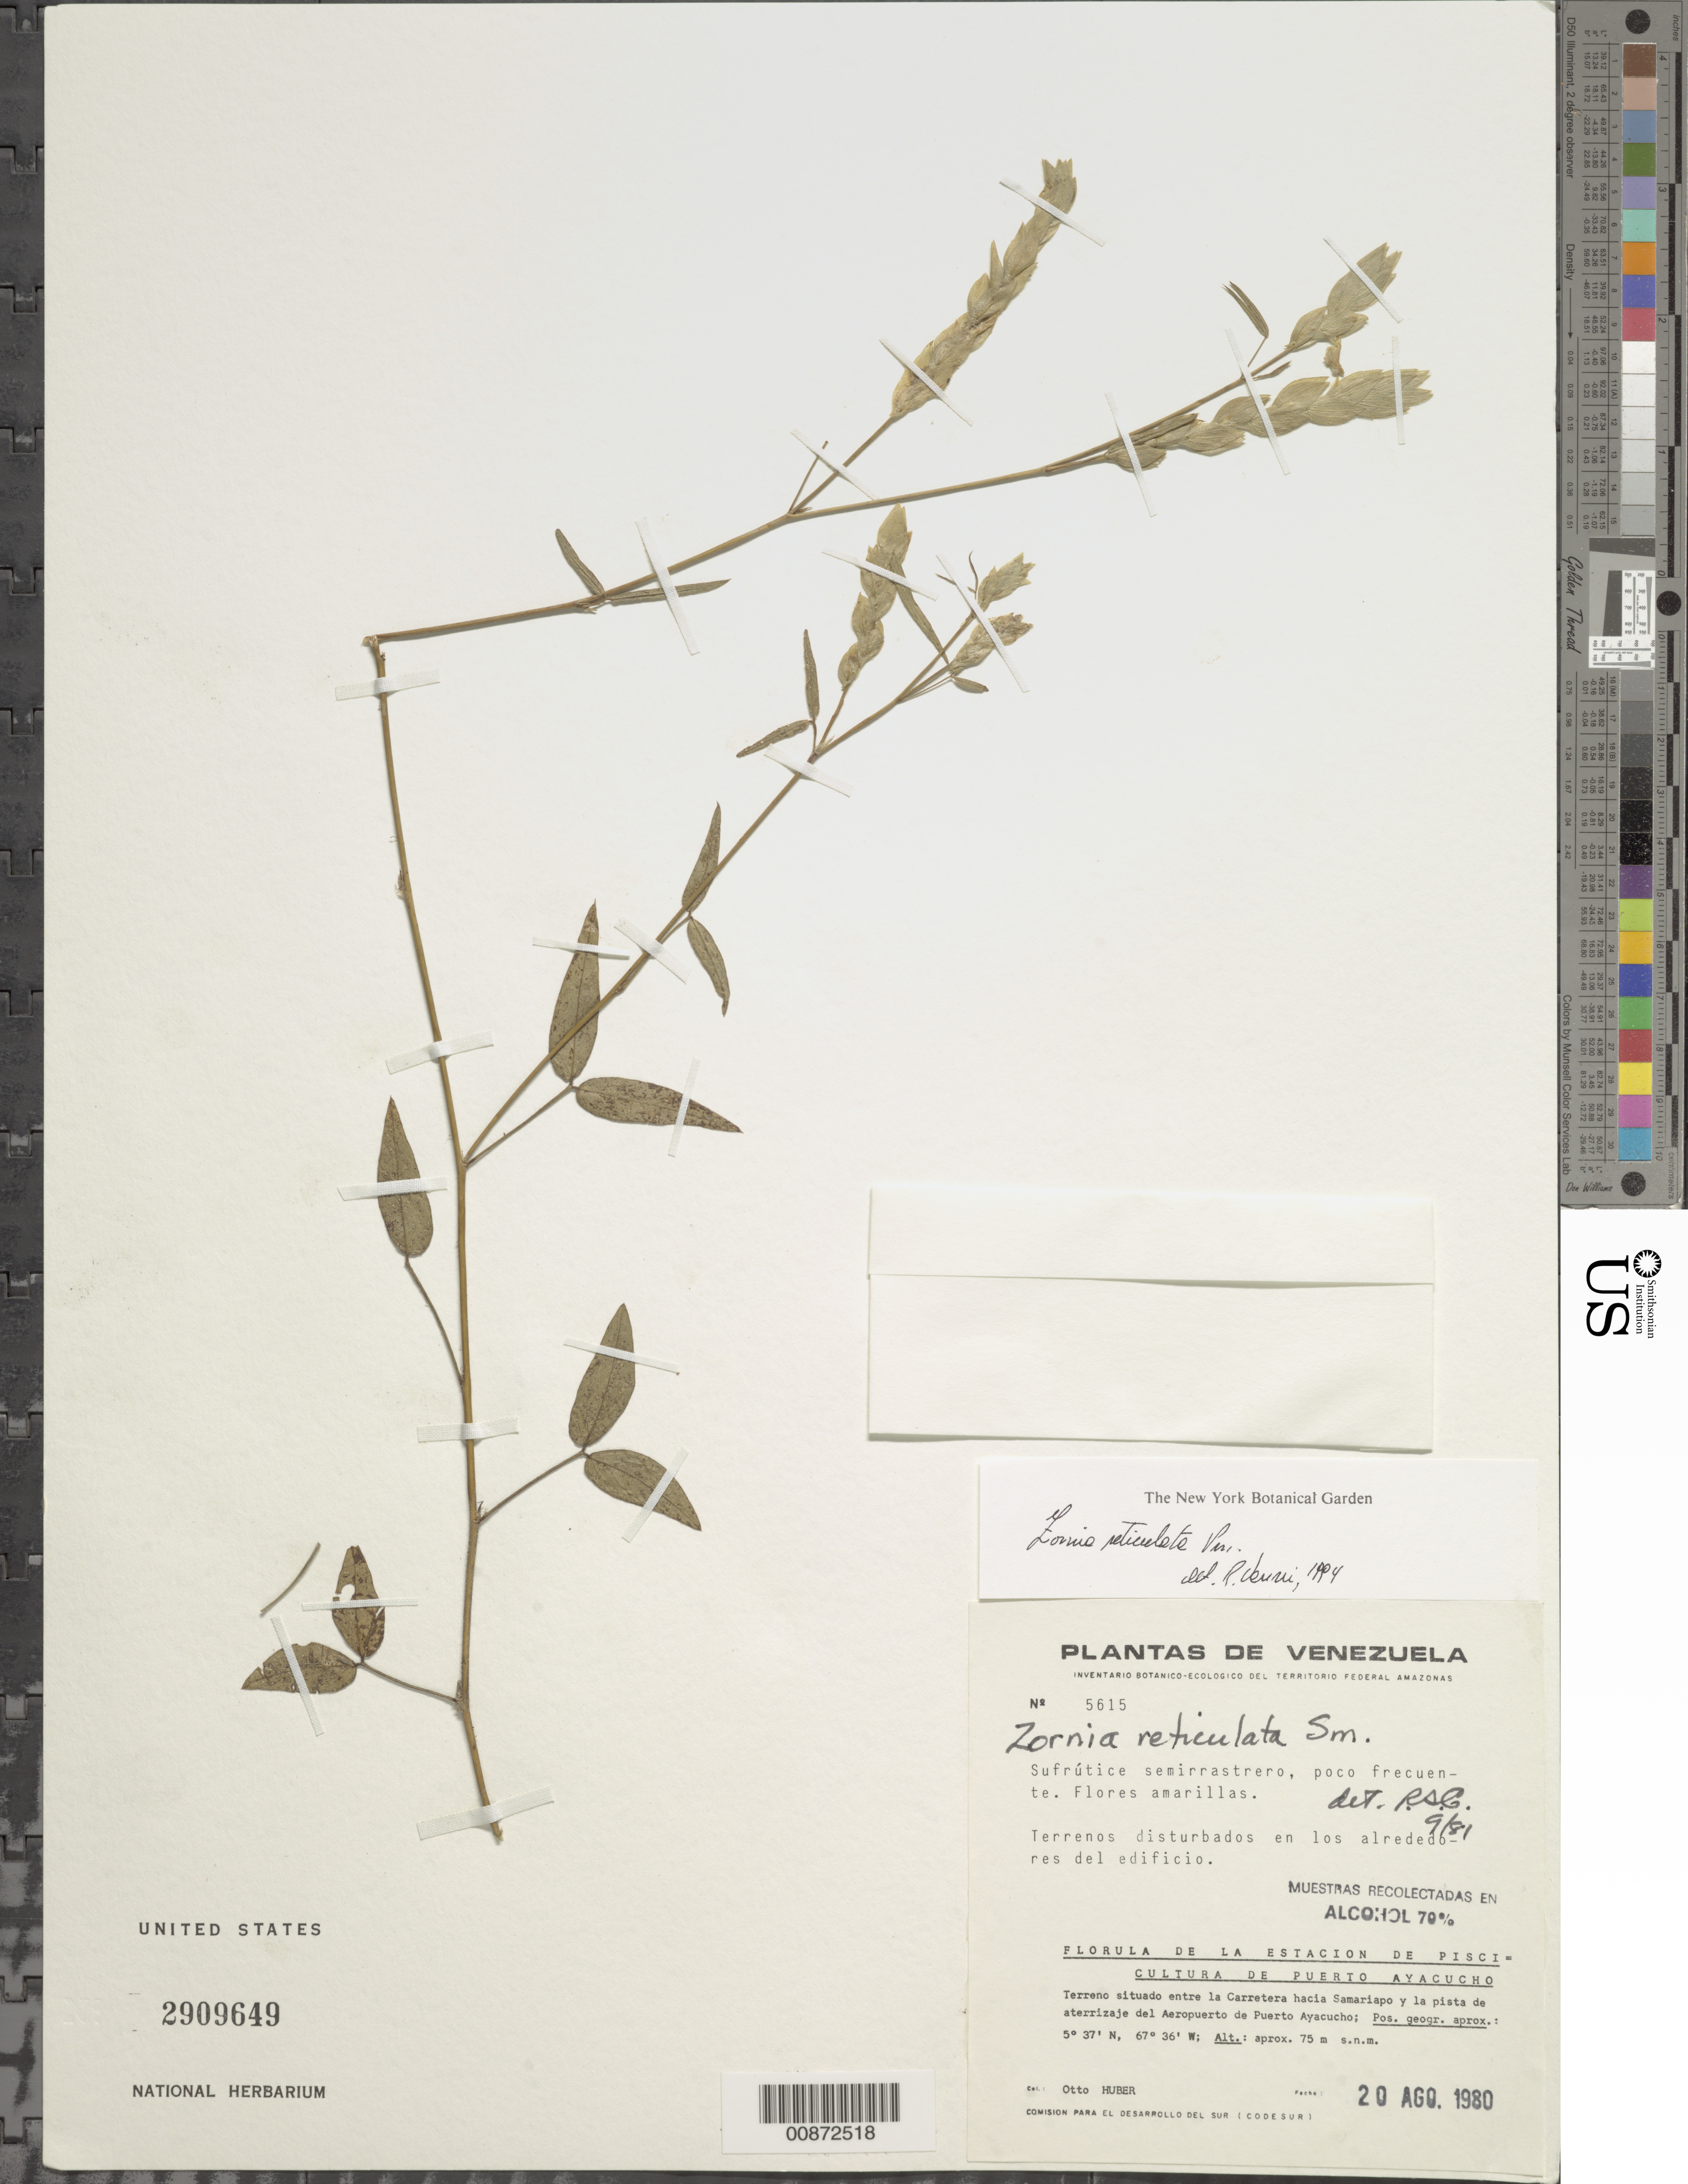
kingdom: Plantae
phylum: Tracheophyta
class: Magnoliopsida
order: Fabales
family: Fabaceae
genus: Zornia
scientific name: Zornia reticulata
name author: Sm.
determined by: Jeyni(?), R.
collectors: O. Huber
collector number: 5615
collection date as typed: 20-Aug-80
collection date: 1980-08-20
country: Venezuela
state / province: Amazonas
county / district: Atures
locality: Puerto Ayacucho, carretera hacia Samariapo y la pista de Aterrizaje del aeropuerto de Puerto Ayacucho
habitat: Terrenos disturbados en los alrededores del edificio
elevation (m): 75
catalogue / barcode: US 2909649